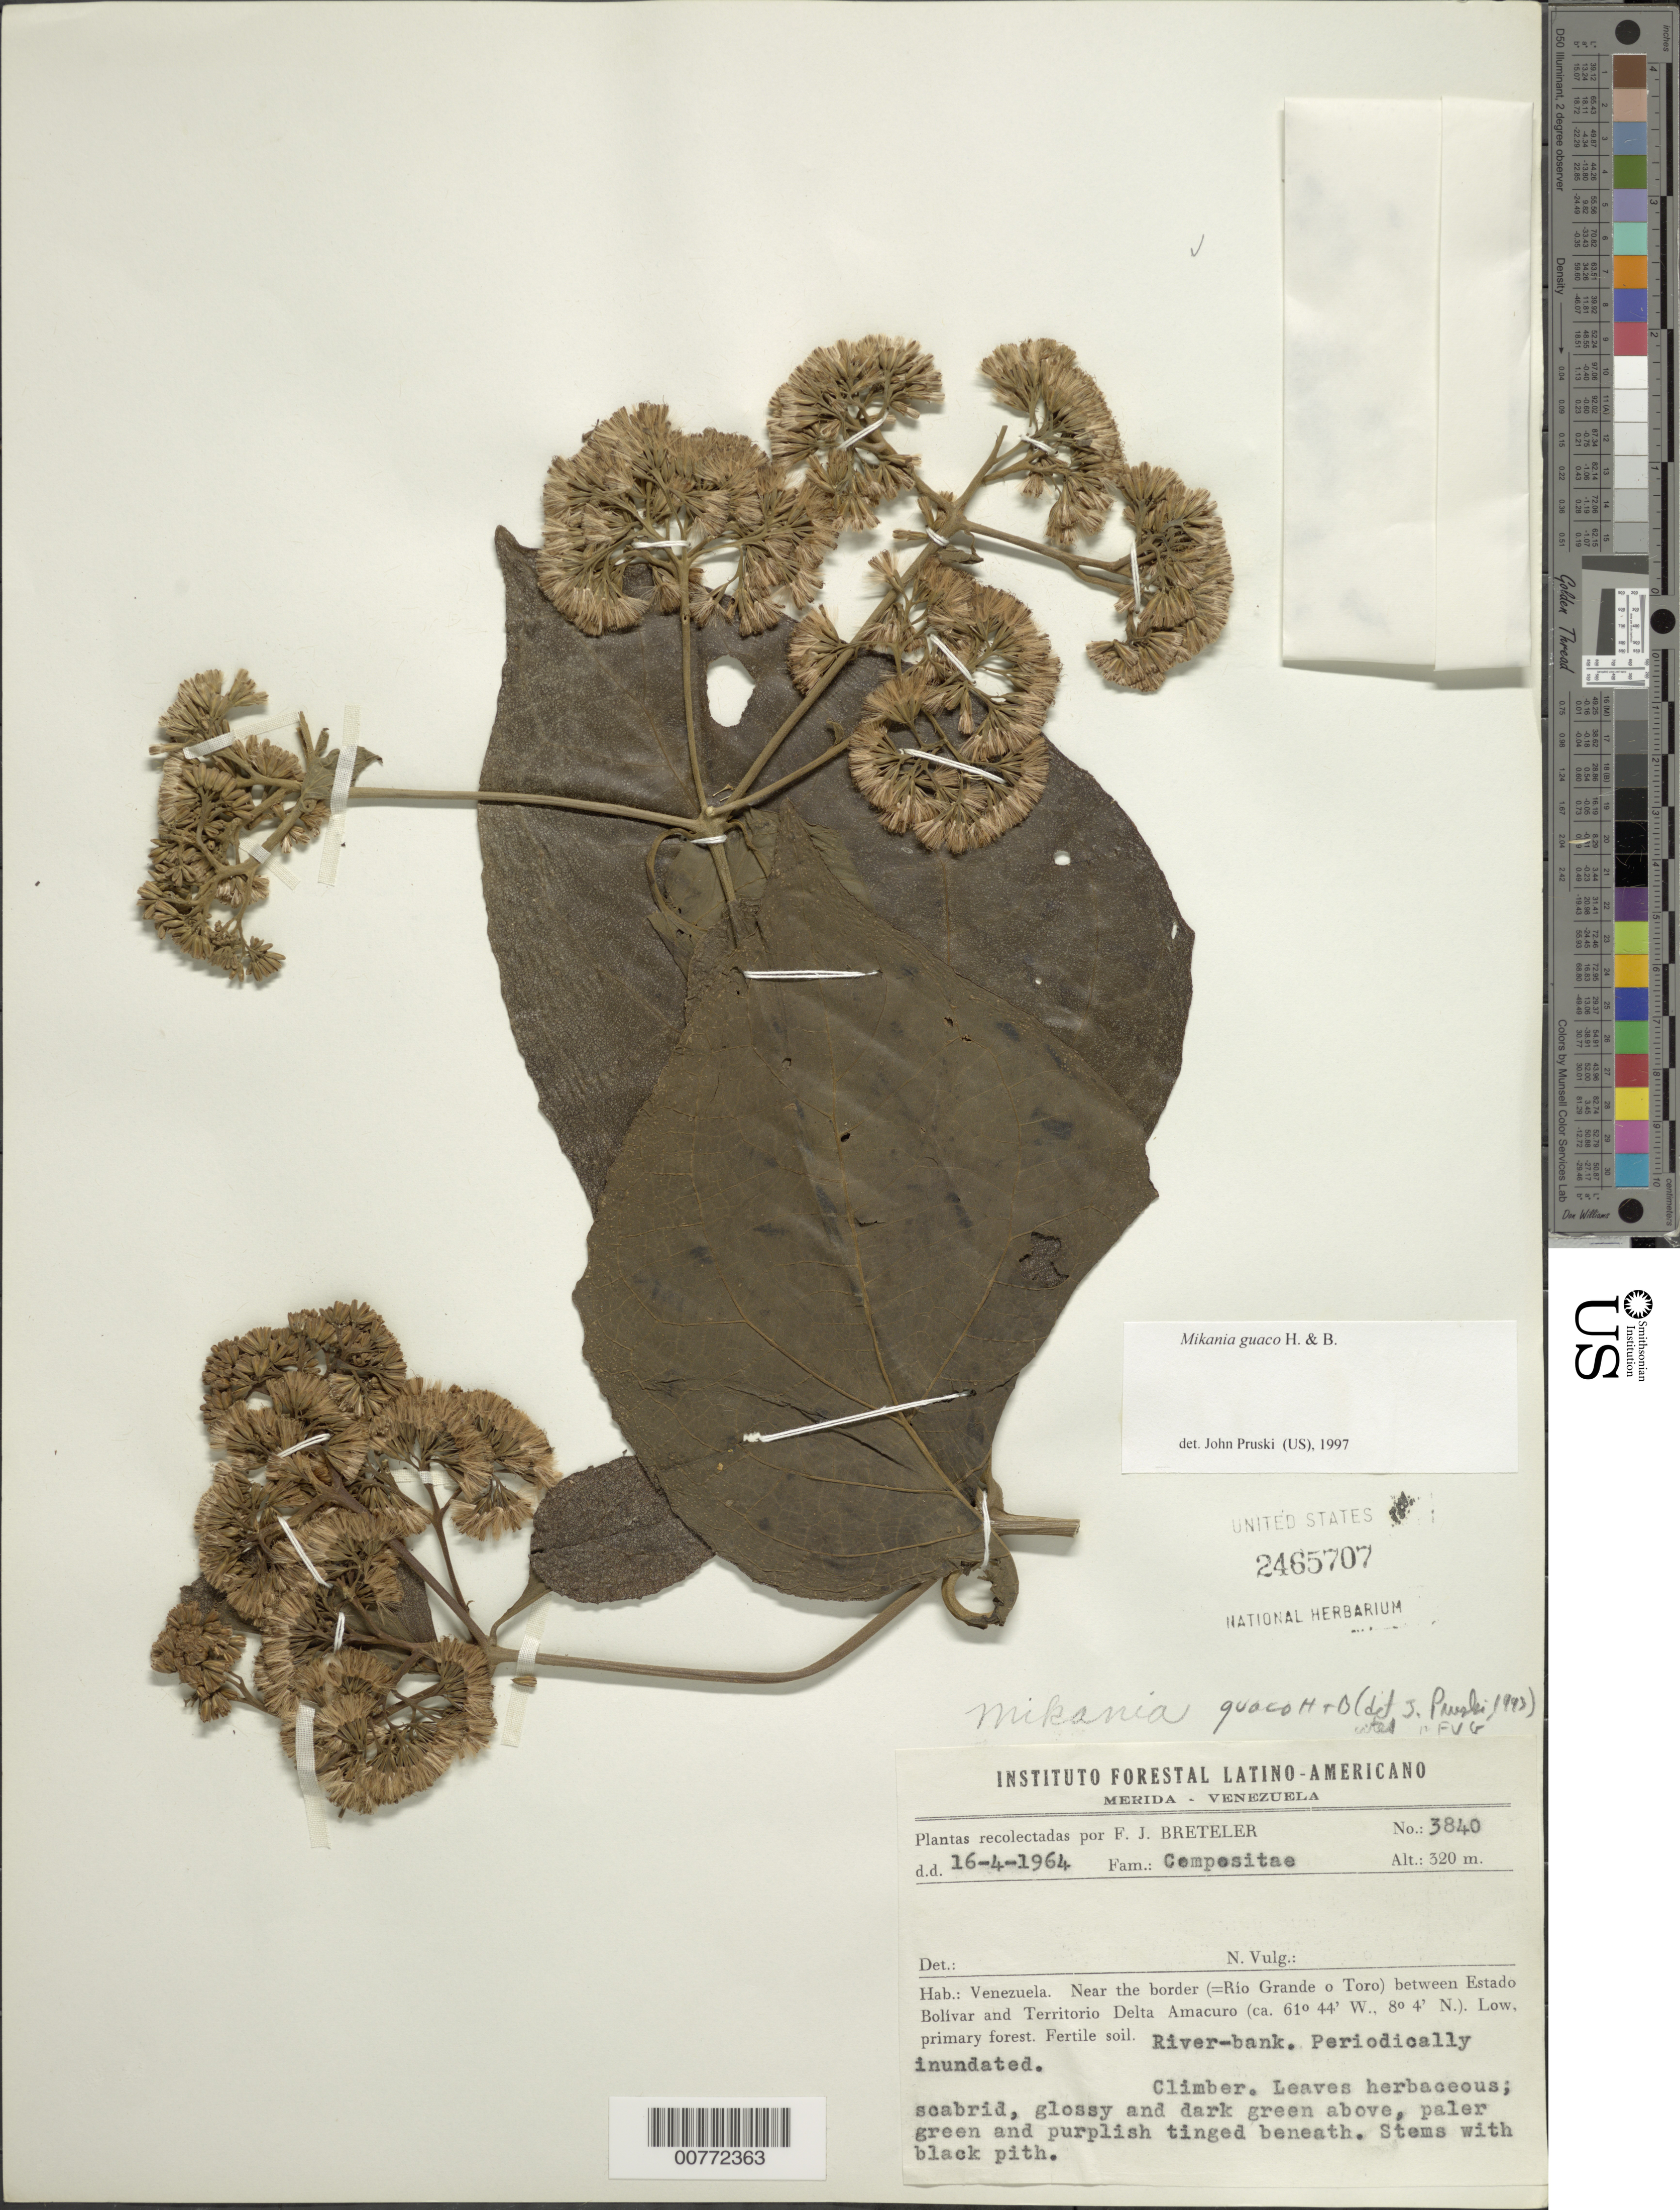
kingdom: Plantae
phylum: Tracheophyta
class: Magnoliopsida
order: Asterales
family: Asteraceae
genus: Mikania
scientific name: Mikania guaco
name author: Humb. & Bonpl.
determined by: Pruski, J. F.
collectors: F. J. Breteler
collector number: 3840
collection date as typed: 16-Apr-64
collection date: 1964-04-16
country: Venezuela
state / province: Bolívar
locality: Río Grande o Toro, near border between Estado Bolívar and Territorío Delta Amacuro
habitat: Low, primary forest, riverbank, periodically inundated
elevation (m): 320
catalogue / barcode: US 2465707